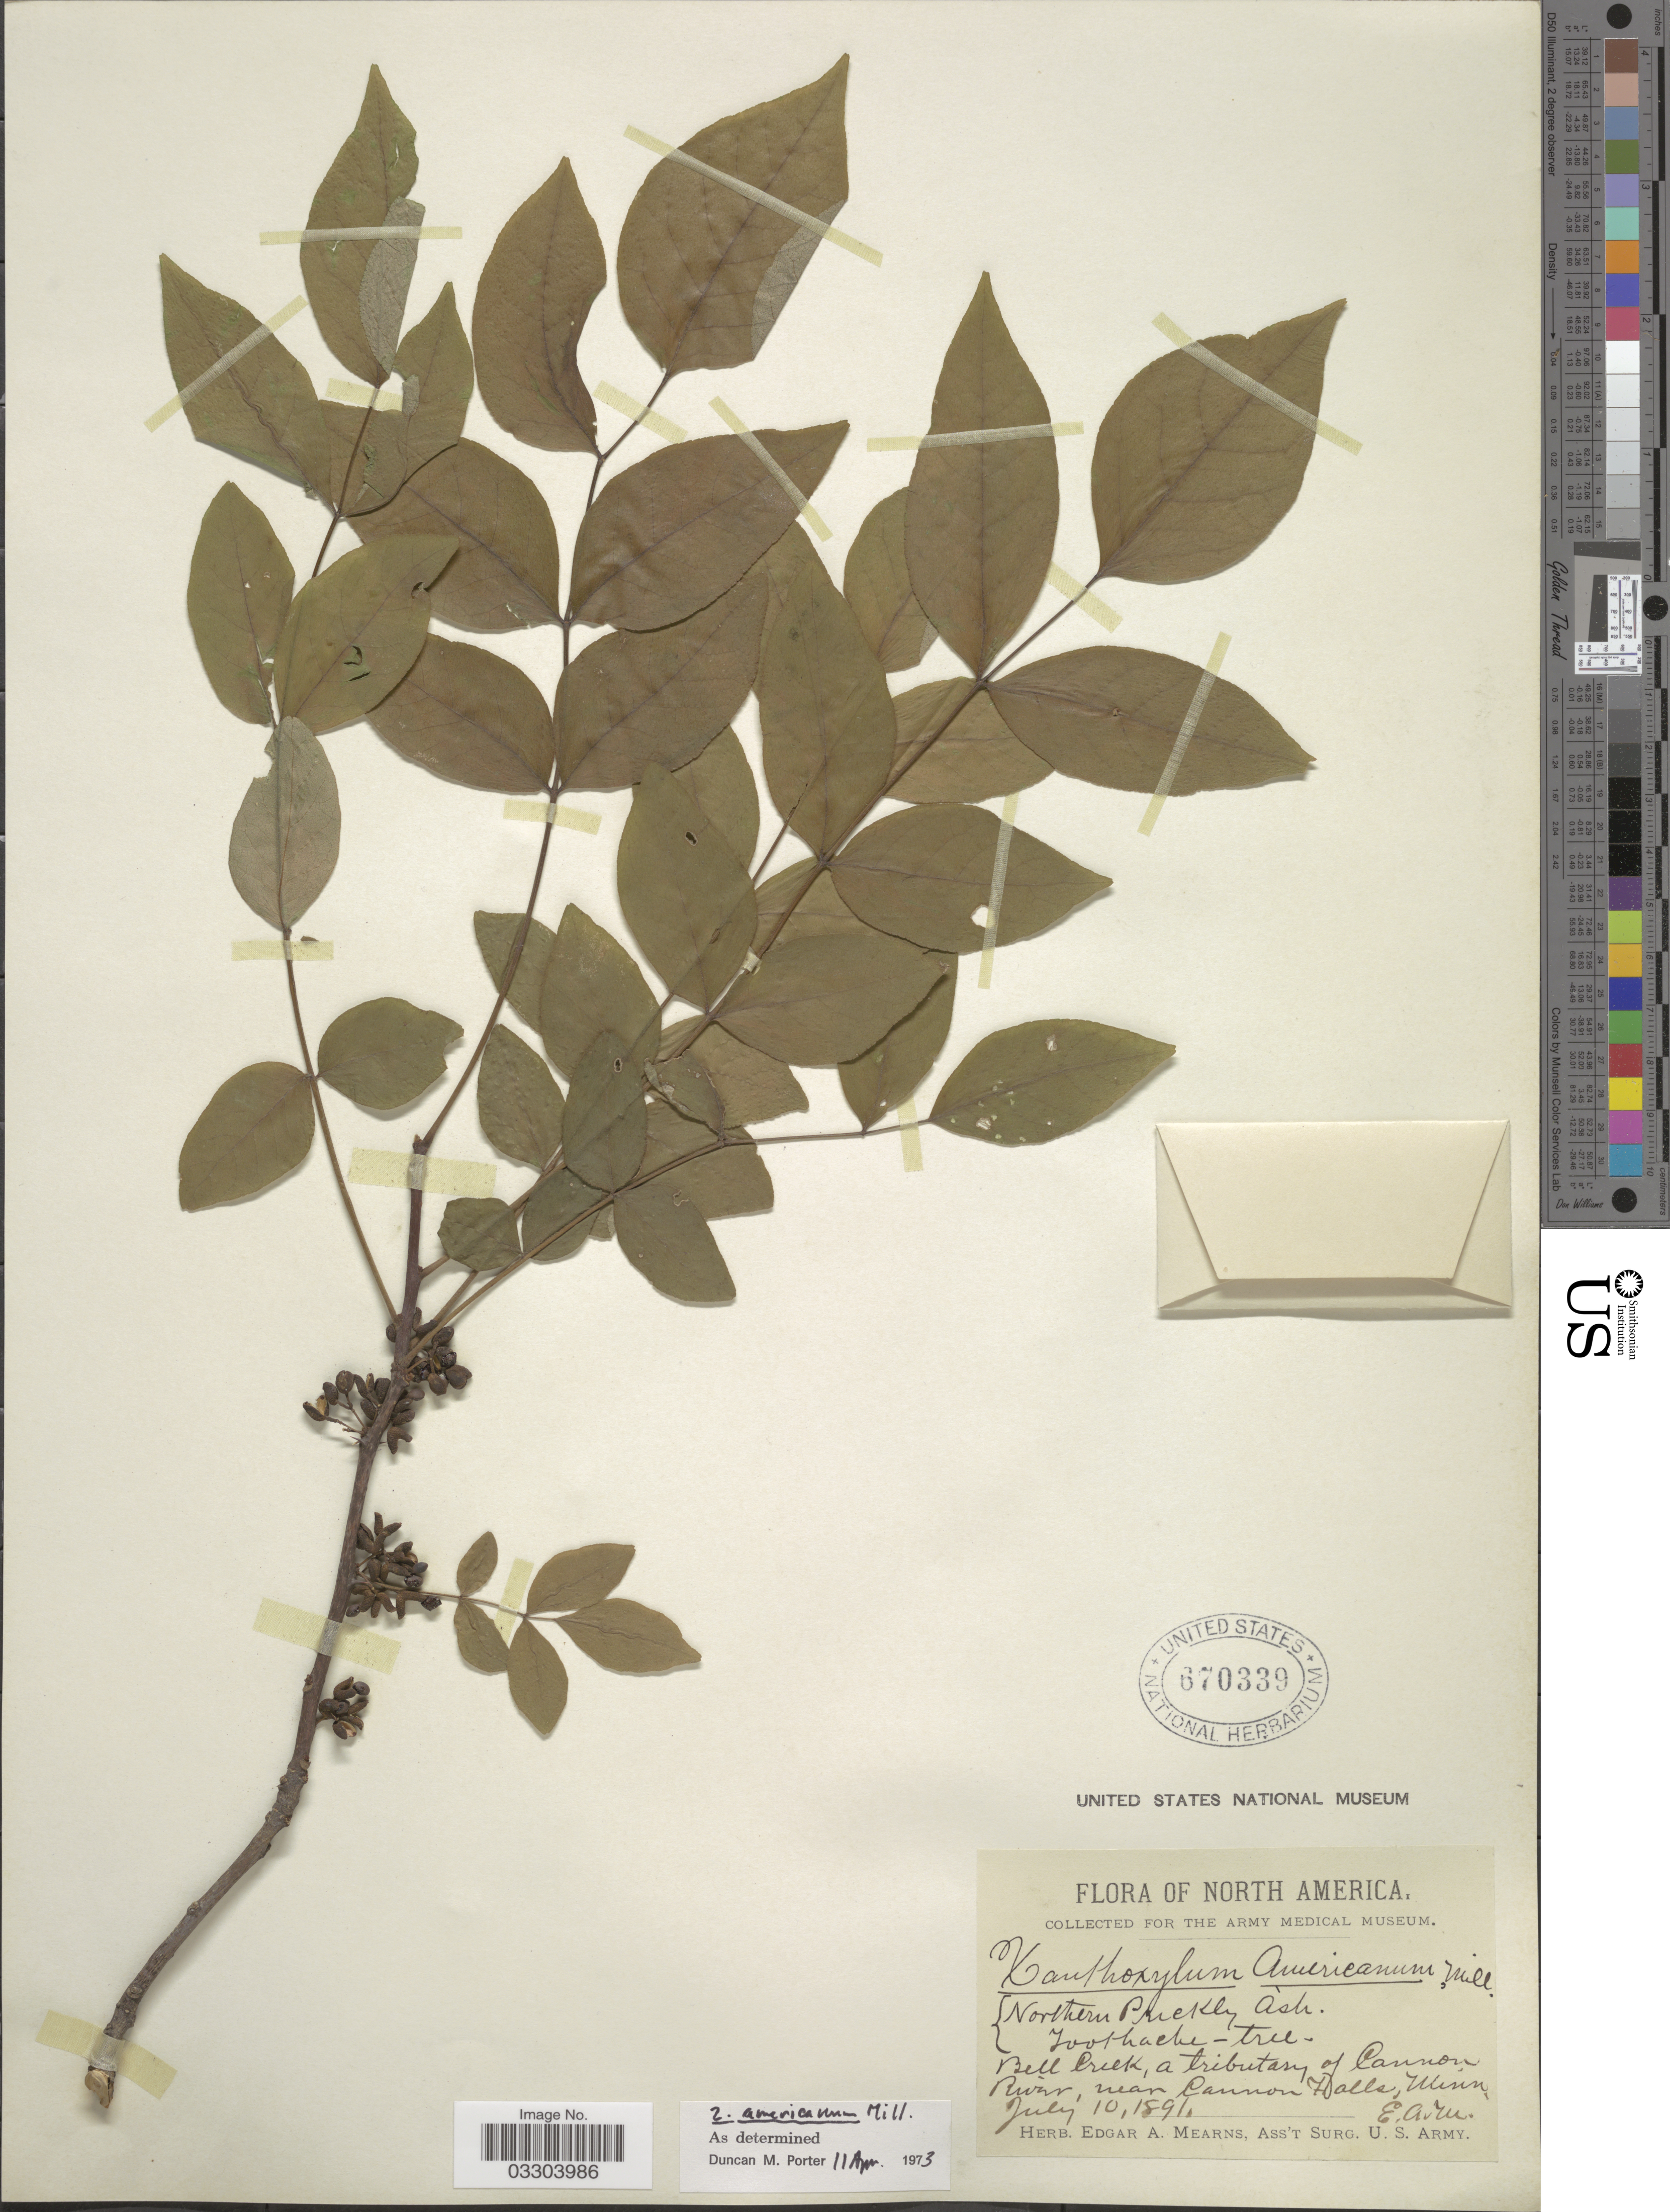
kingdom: Plantae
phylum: Tracheophyta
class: Magnoliopsida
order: Sapindales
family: Rutaceae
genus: Zanthoxylum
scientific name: Zanthoxylum americanum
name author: Mill.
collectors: E. A. Mearns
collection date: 1891-07-10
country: United States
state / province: Minnesota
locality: Bell Creek, a tributary of Cannon River, near Cannon Falls.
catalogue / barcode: US 670339